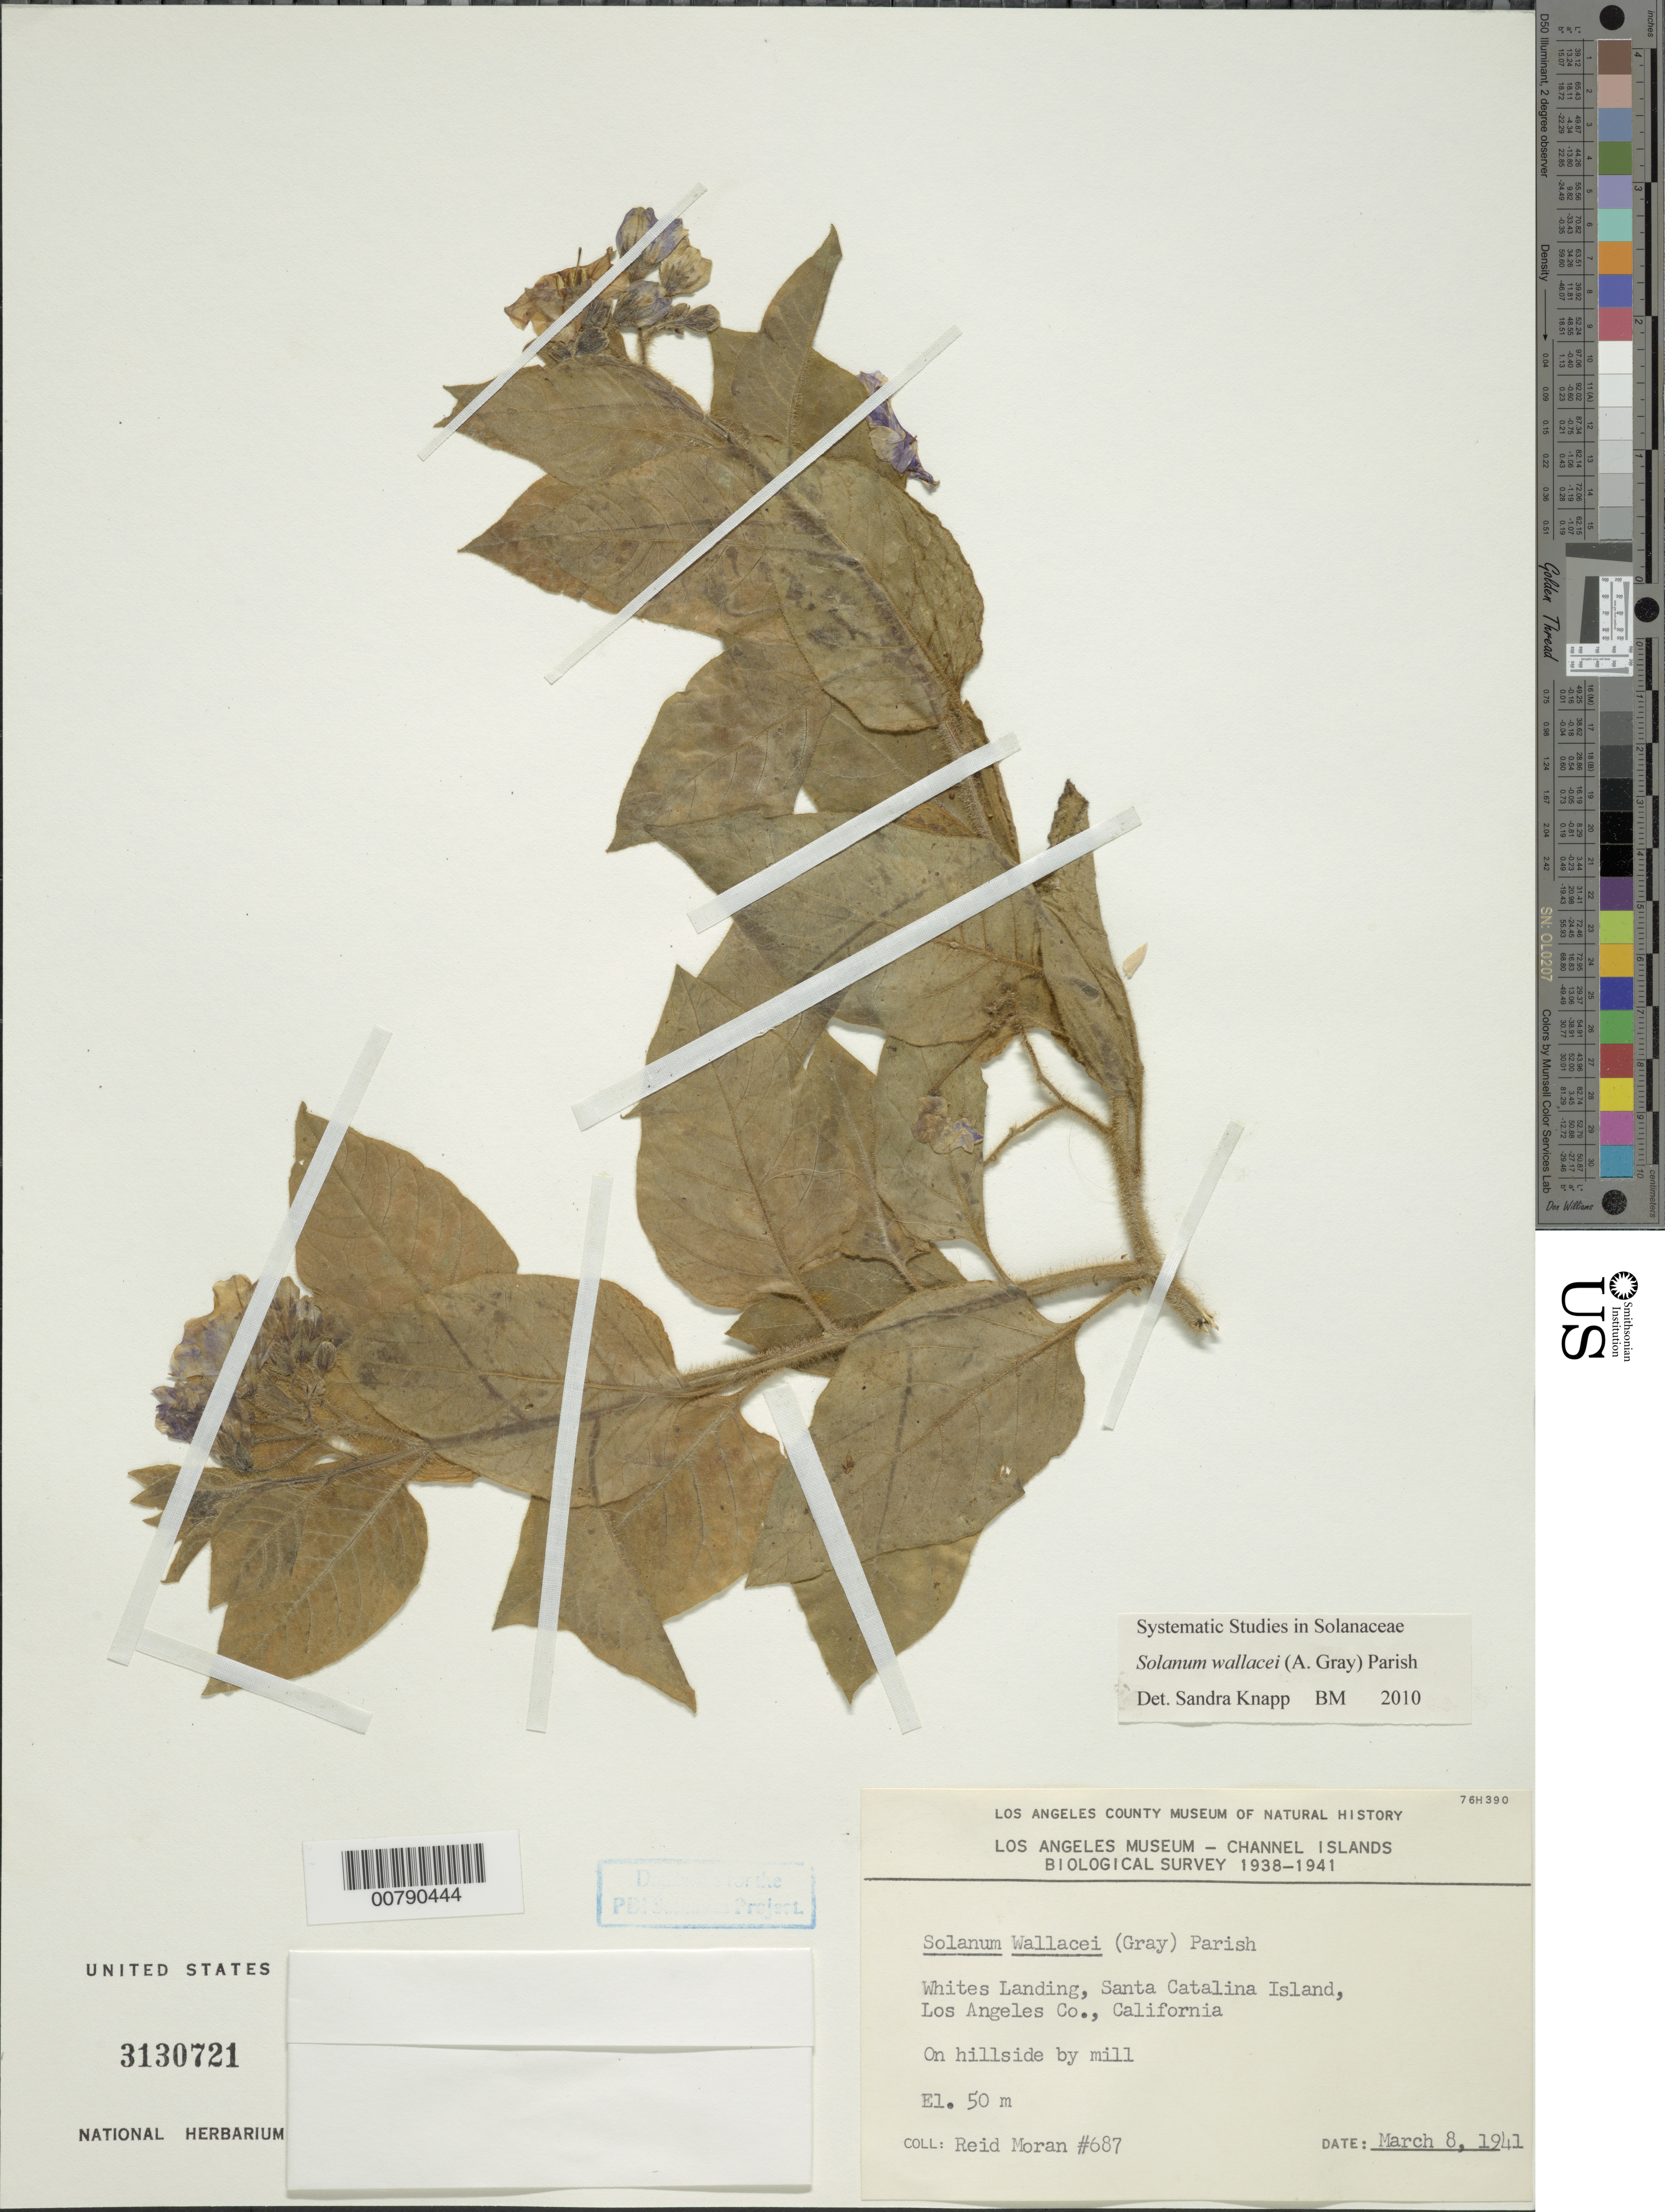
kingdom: Plantae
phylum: Tracheophyta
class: Magnoliopsida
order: Solanales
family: Solanaceae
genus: Solanum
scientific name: Solanum wallacei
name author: (A. Gray) Parish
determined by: Knapp, S. D.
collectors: R. Morán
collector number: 687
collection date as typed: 8 Mar 1941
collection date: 1941-03-08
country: United States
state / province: California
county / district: Los Angeles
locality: White's Landing, on hillside by mill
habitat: hillside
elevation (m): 50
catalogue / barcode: US 3130721